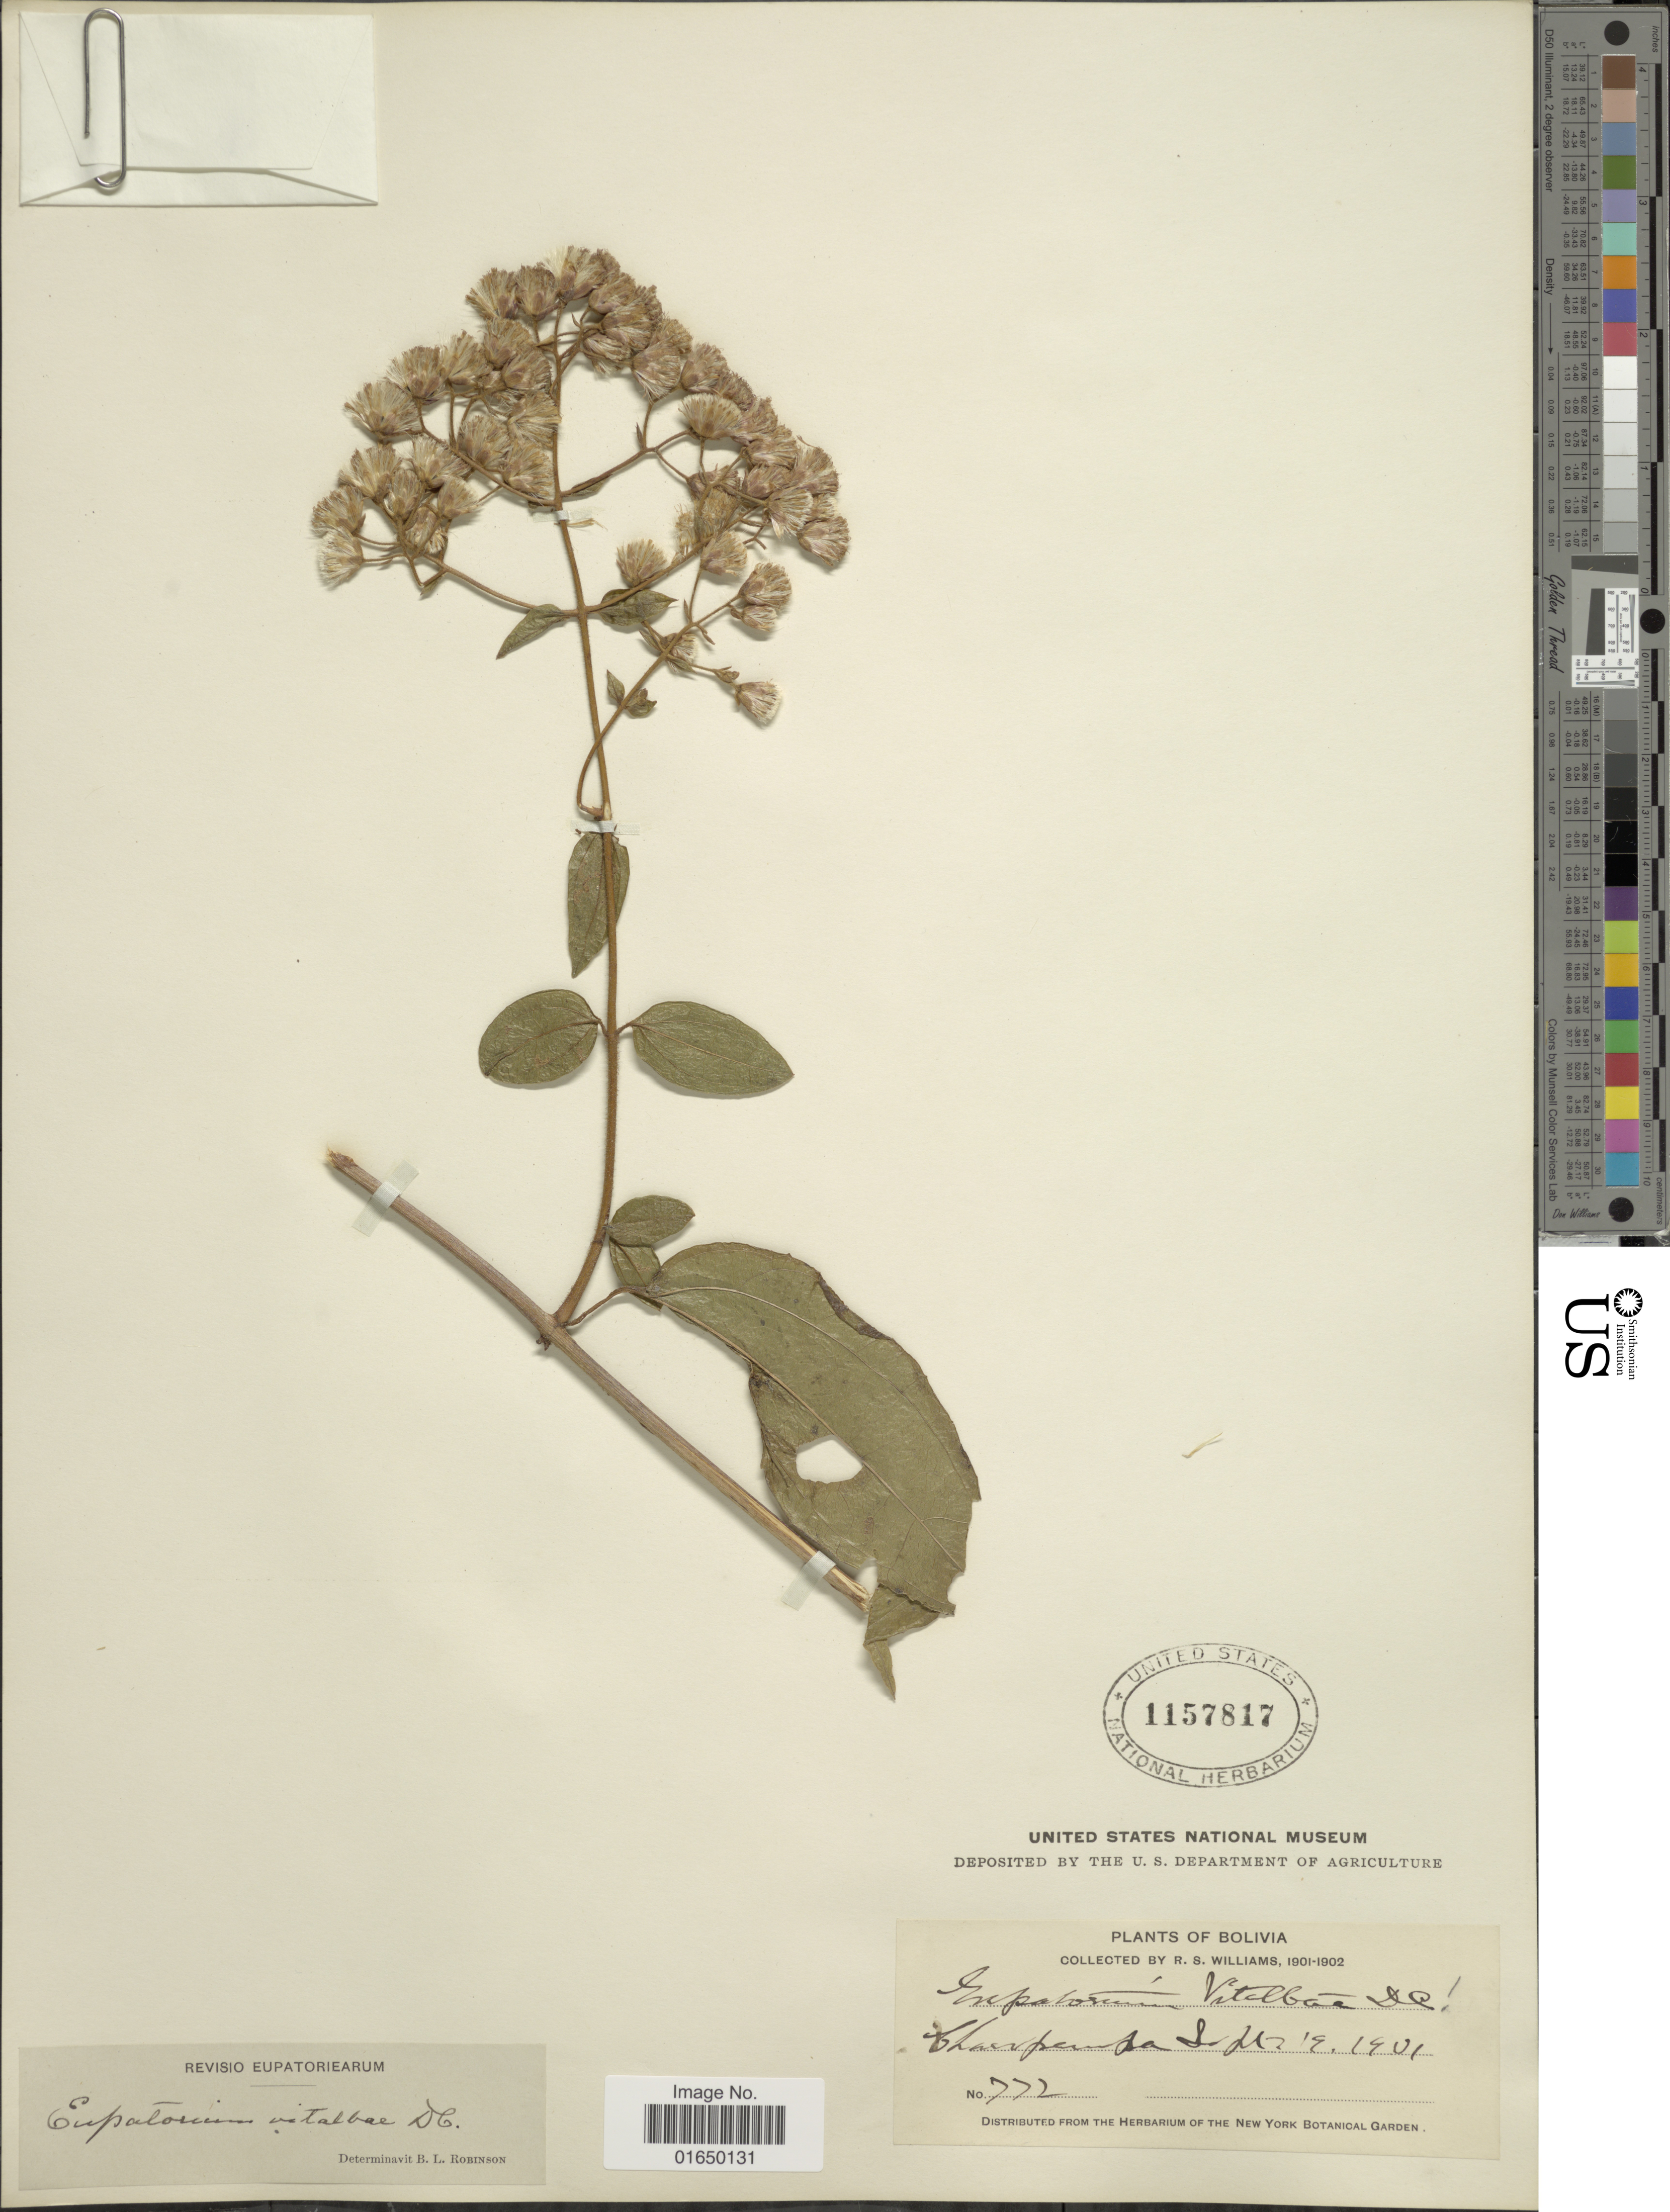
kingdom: Plantae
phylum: Tracheophyta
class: Magnoliopsida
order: Asterales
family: Asteraceae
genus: Heterocondylus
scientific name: Heterocondylus vitalbae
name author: (DC.) R.M. King & H. Rob.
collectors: R. S. Williams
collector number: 772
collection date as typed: Sep. 19, 1901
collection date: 1901-09-19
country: Bolivia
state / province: La Páz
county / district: Larecaja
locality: Charopampa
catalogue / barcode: US 1157817